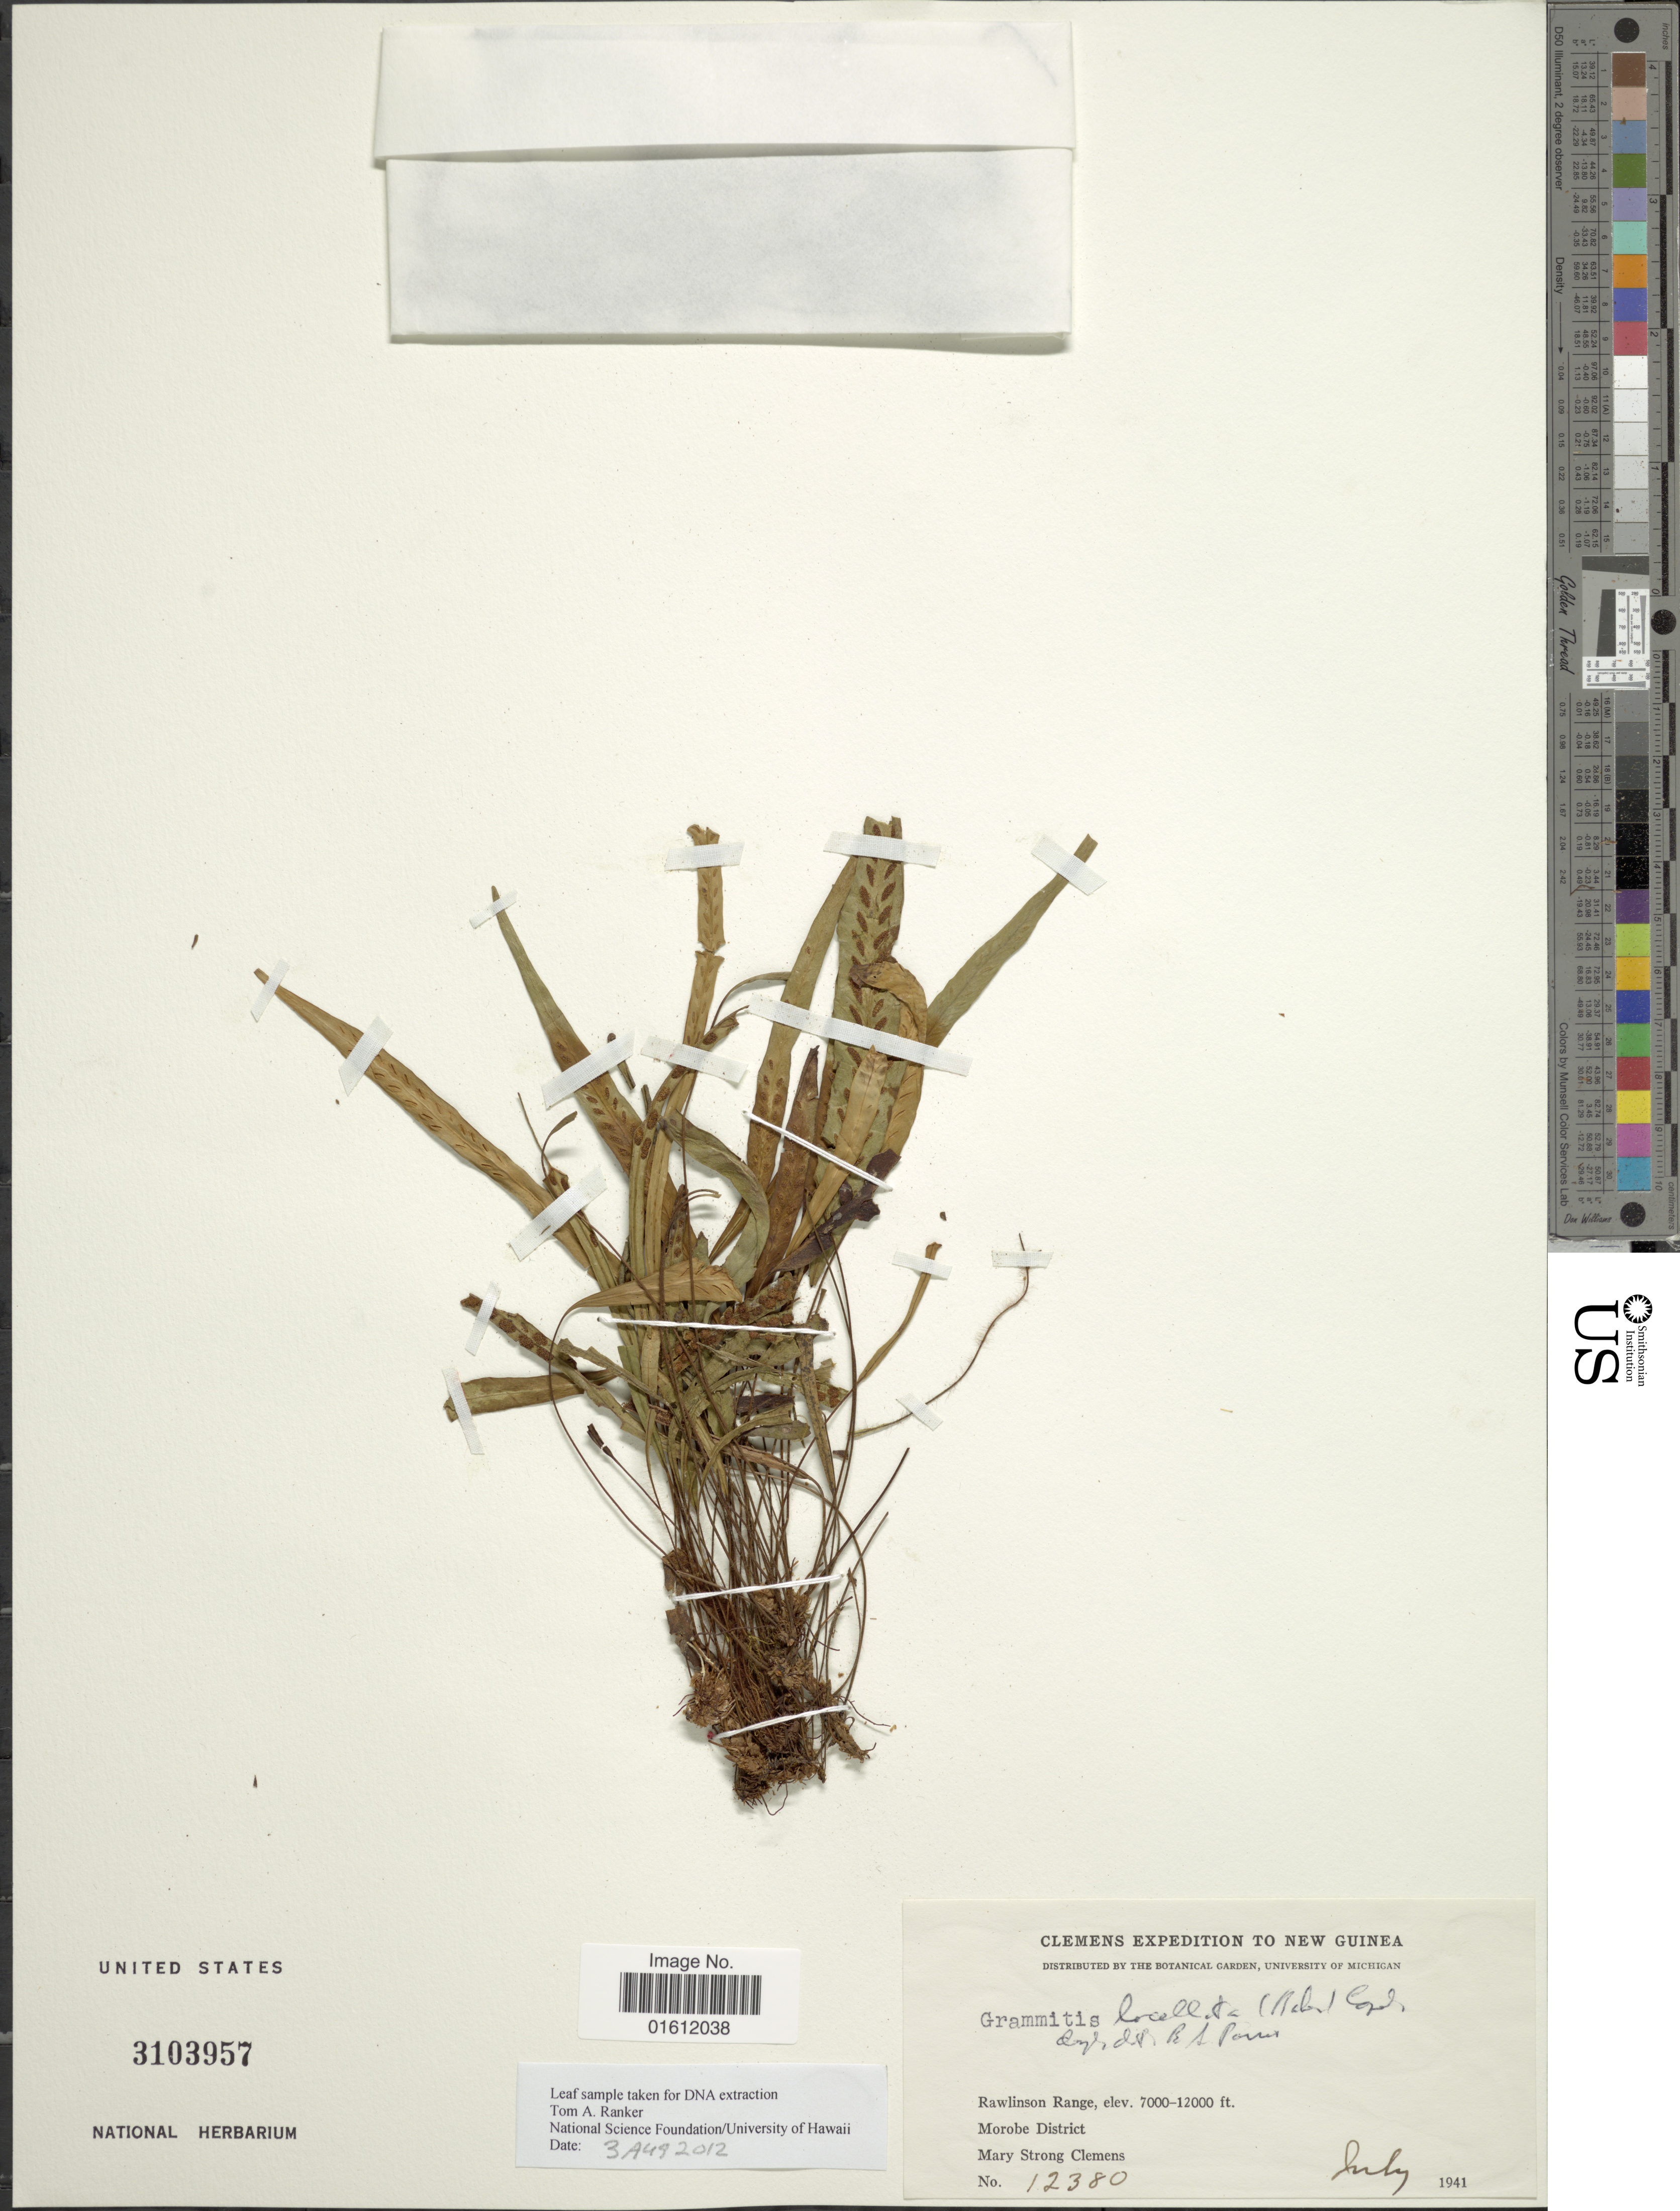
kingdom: Plantae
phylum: Tracheophyta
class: Polypodiopsida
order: Polypodiales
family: Polypodiaceae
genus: Oreogrammitis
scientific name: Oreogrammitis locellata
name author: (Baker) Parris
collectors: M. S. Clemens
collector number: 12380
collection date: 1941-07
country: Papua New Guinea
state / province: Morobe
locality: Rawlinson Range, Morobe District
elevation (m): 2134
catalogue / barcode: US 3103957